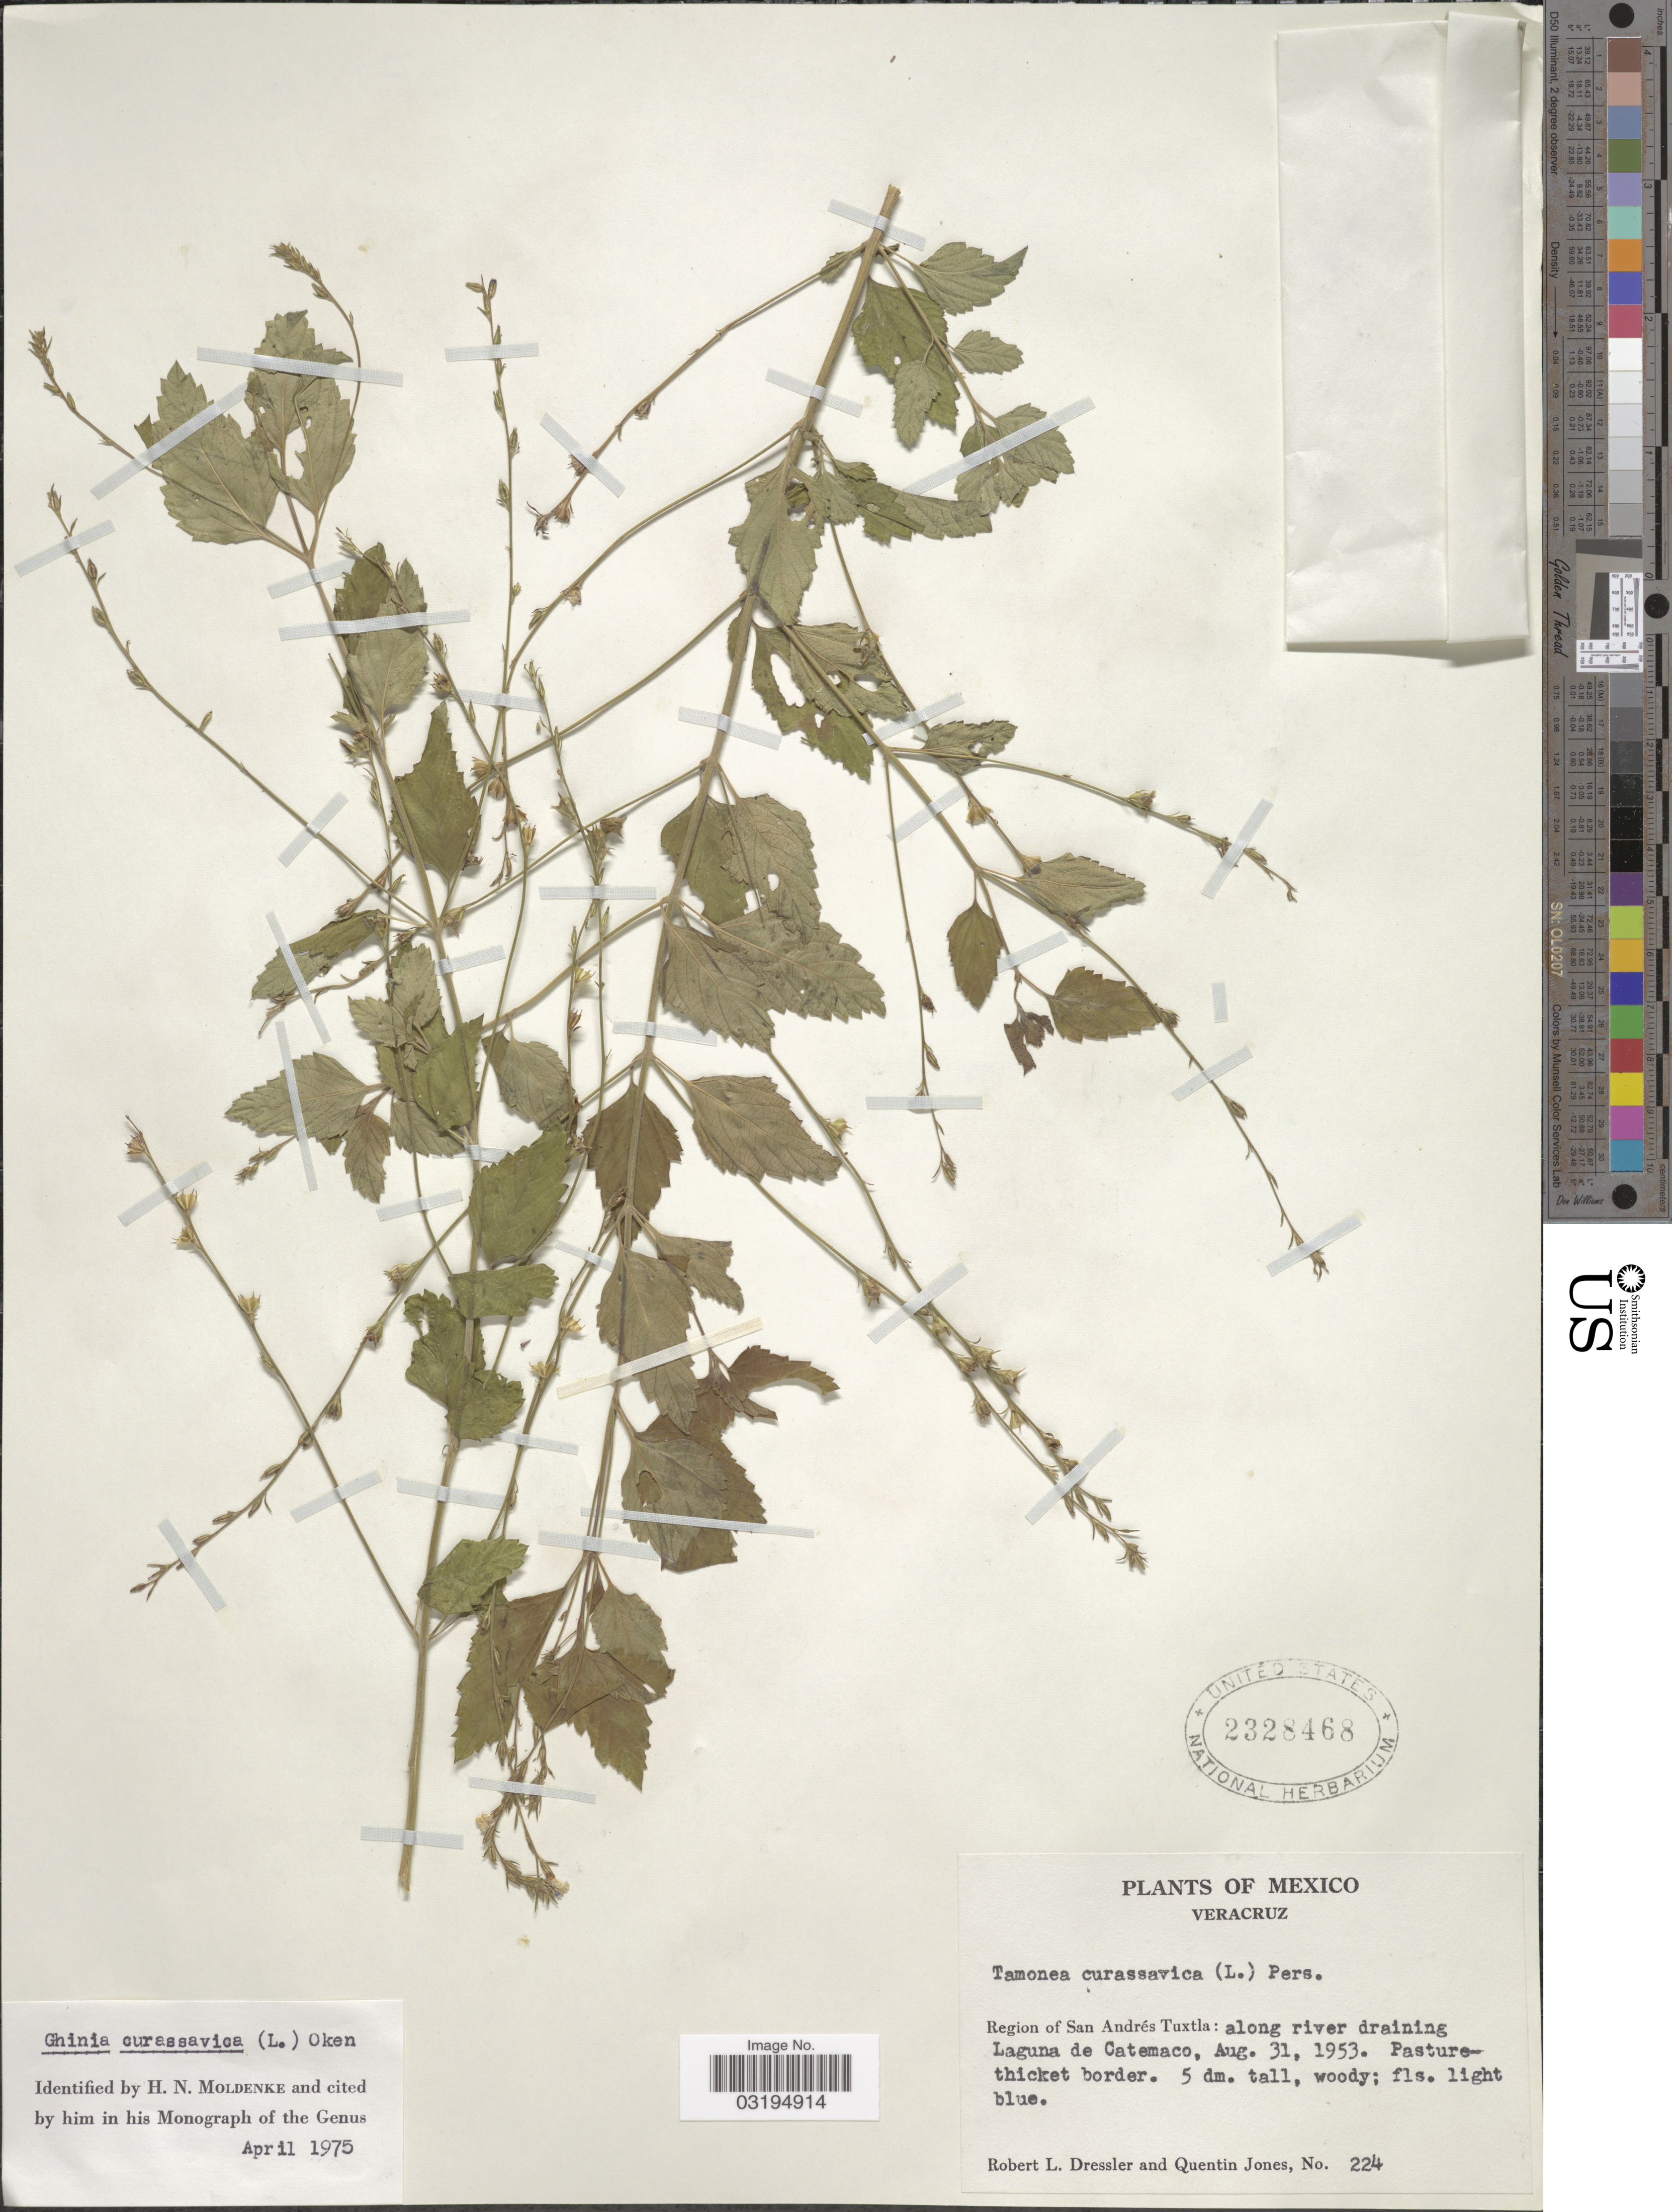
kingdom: Plantae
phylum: Tracheophyta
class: Magnoliopsida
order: Lamiales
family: Verbenaceae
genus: Tamonea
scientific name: Tamonea curassavica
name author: (L.) Pers.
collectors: R. Dressler & Q. Jones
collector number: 224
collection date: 1953-08-31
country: Mexico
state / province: Veracruz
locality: Veracruz, Region of San Andrés Tuxtla: along river draining Laguna de Catemaco.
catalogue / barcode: US 2328468